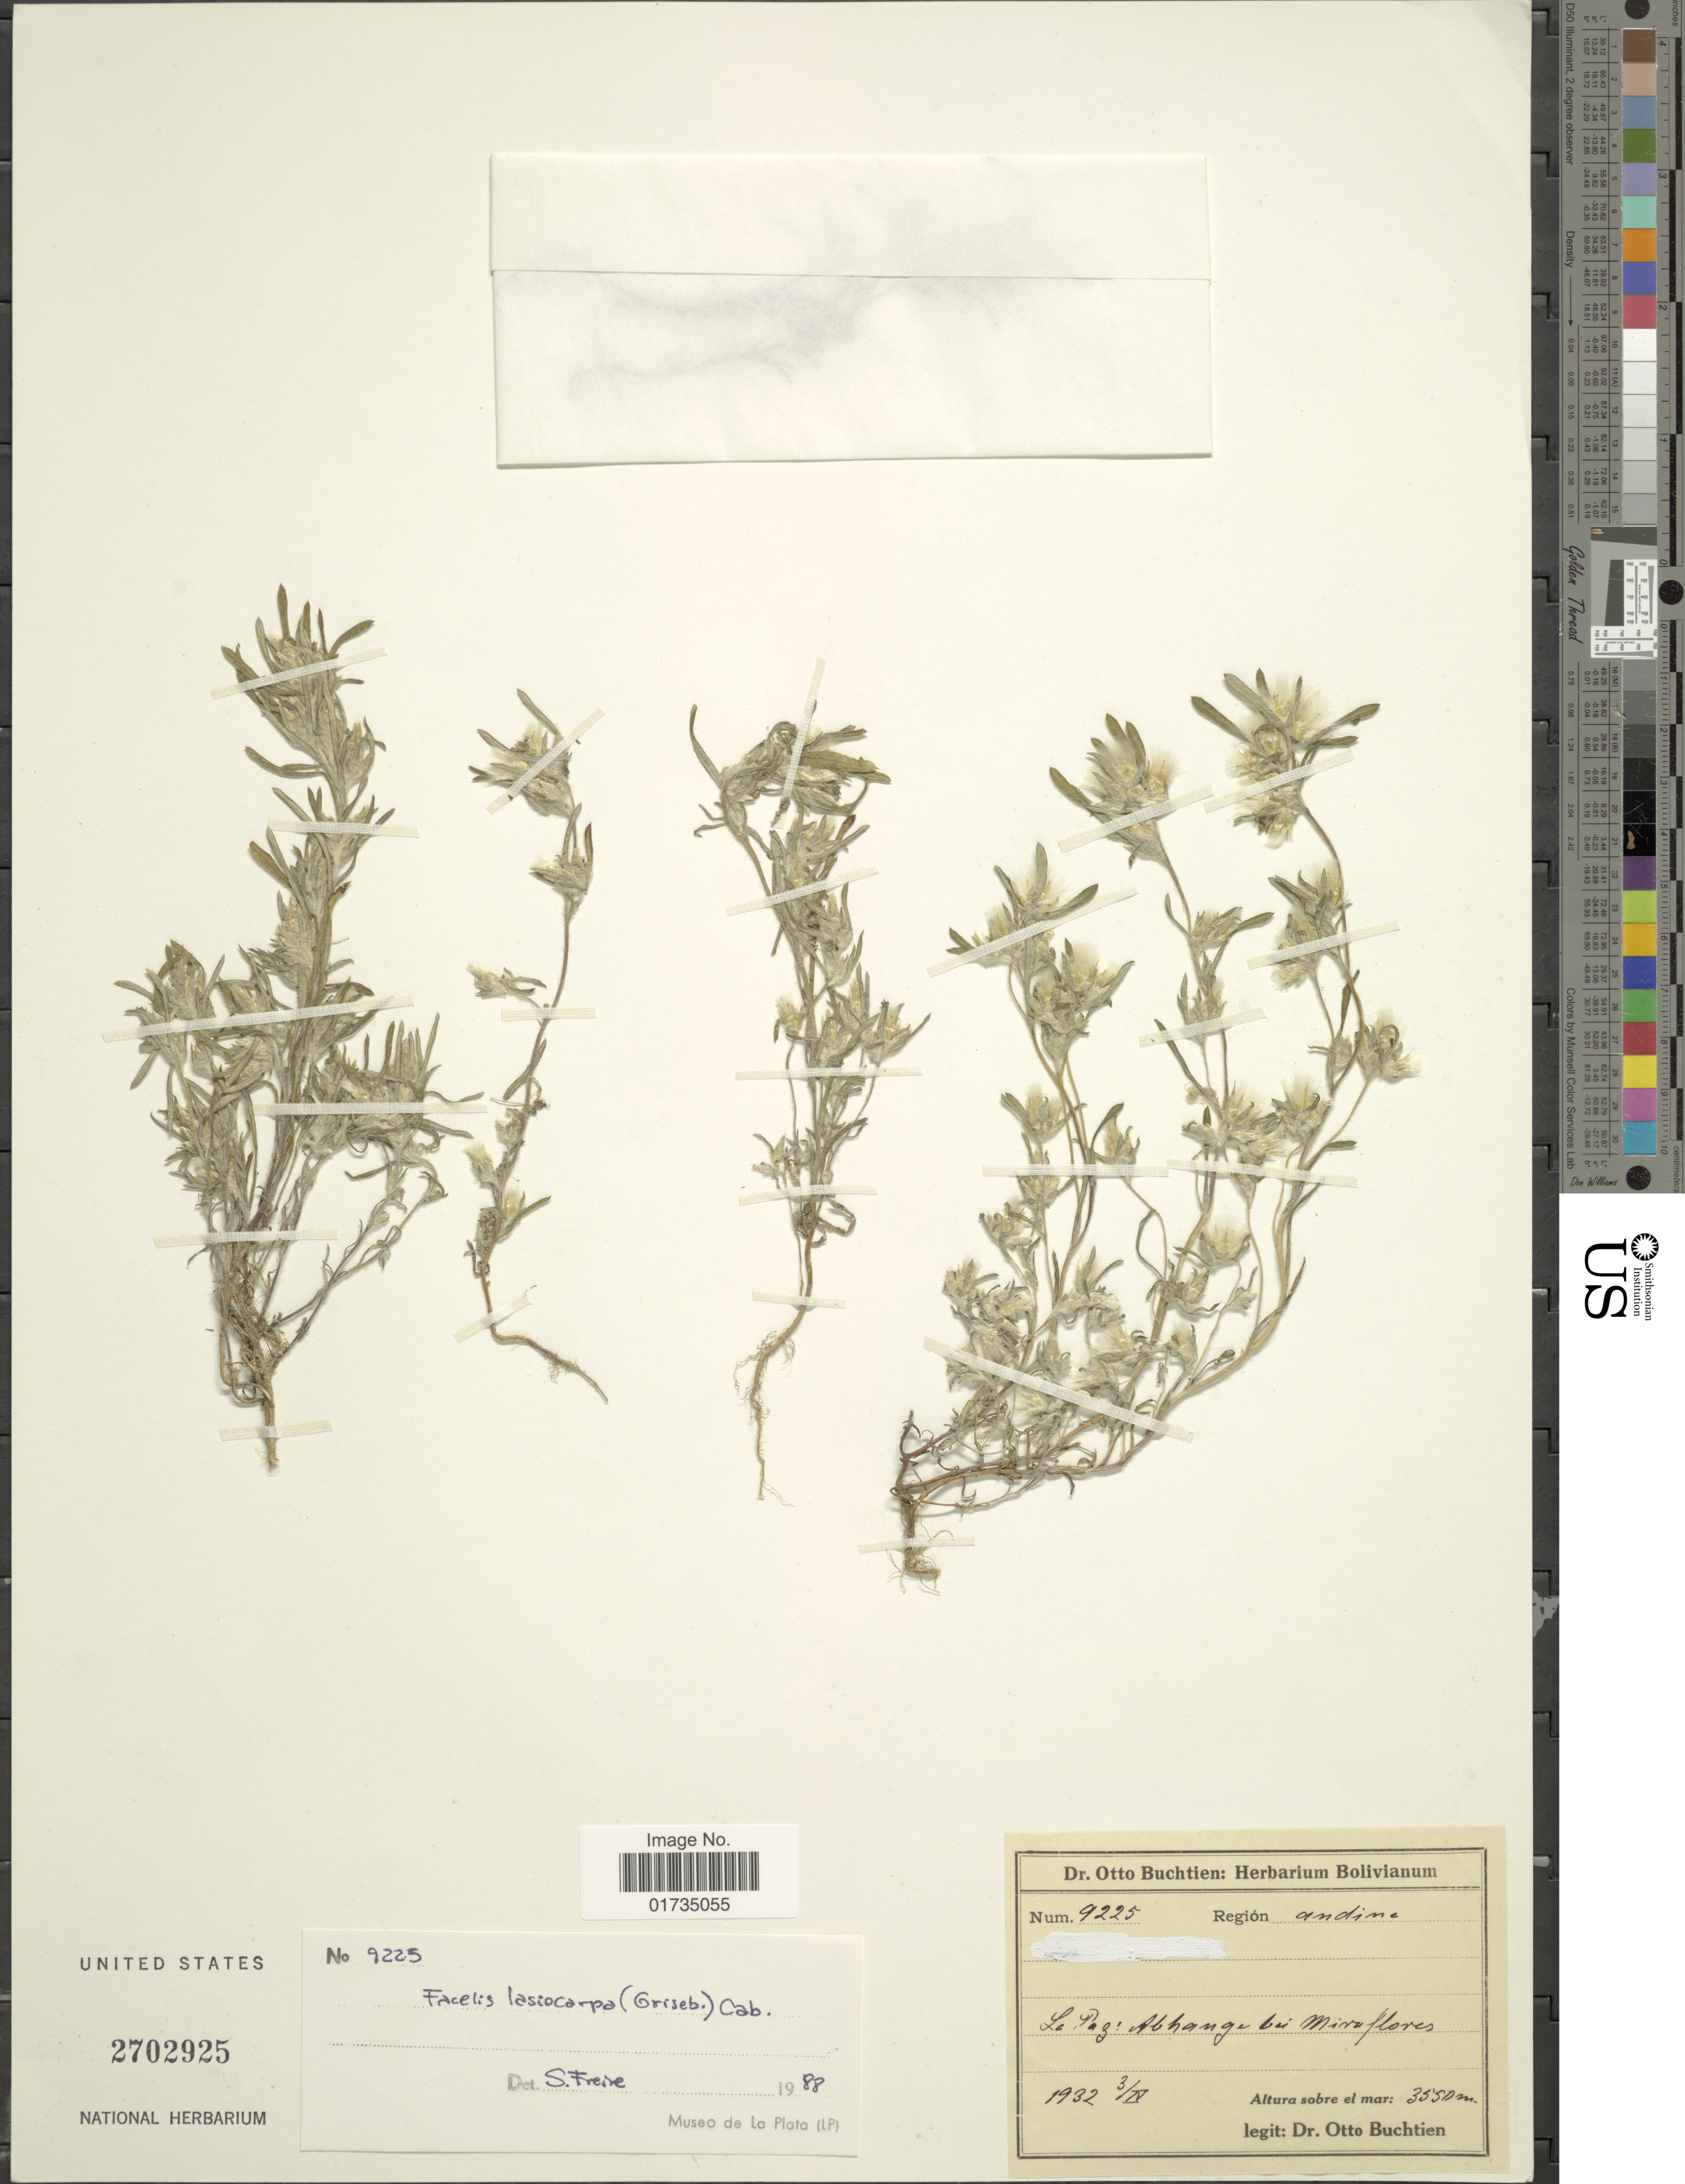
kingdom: Plantae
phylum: Tracheophyta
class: Magnoliopsida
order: Asterales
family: Asteraceae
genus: Facelis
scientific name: Facelis lasiocarpa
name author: (Griseb.) Cabrera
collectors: O. Buchtien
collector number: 9225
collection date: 1932-04-03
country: Bolivia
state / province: La Paz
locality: Miraflores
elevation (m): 3550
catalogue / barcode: US 2702925